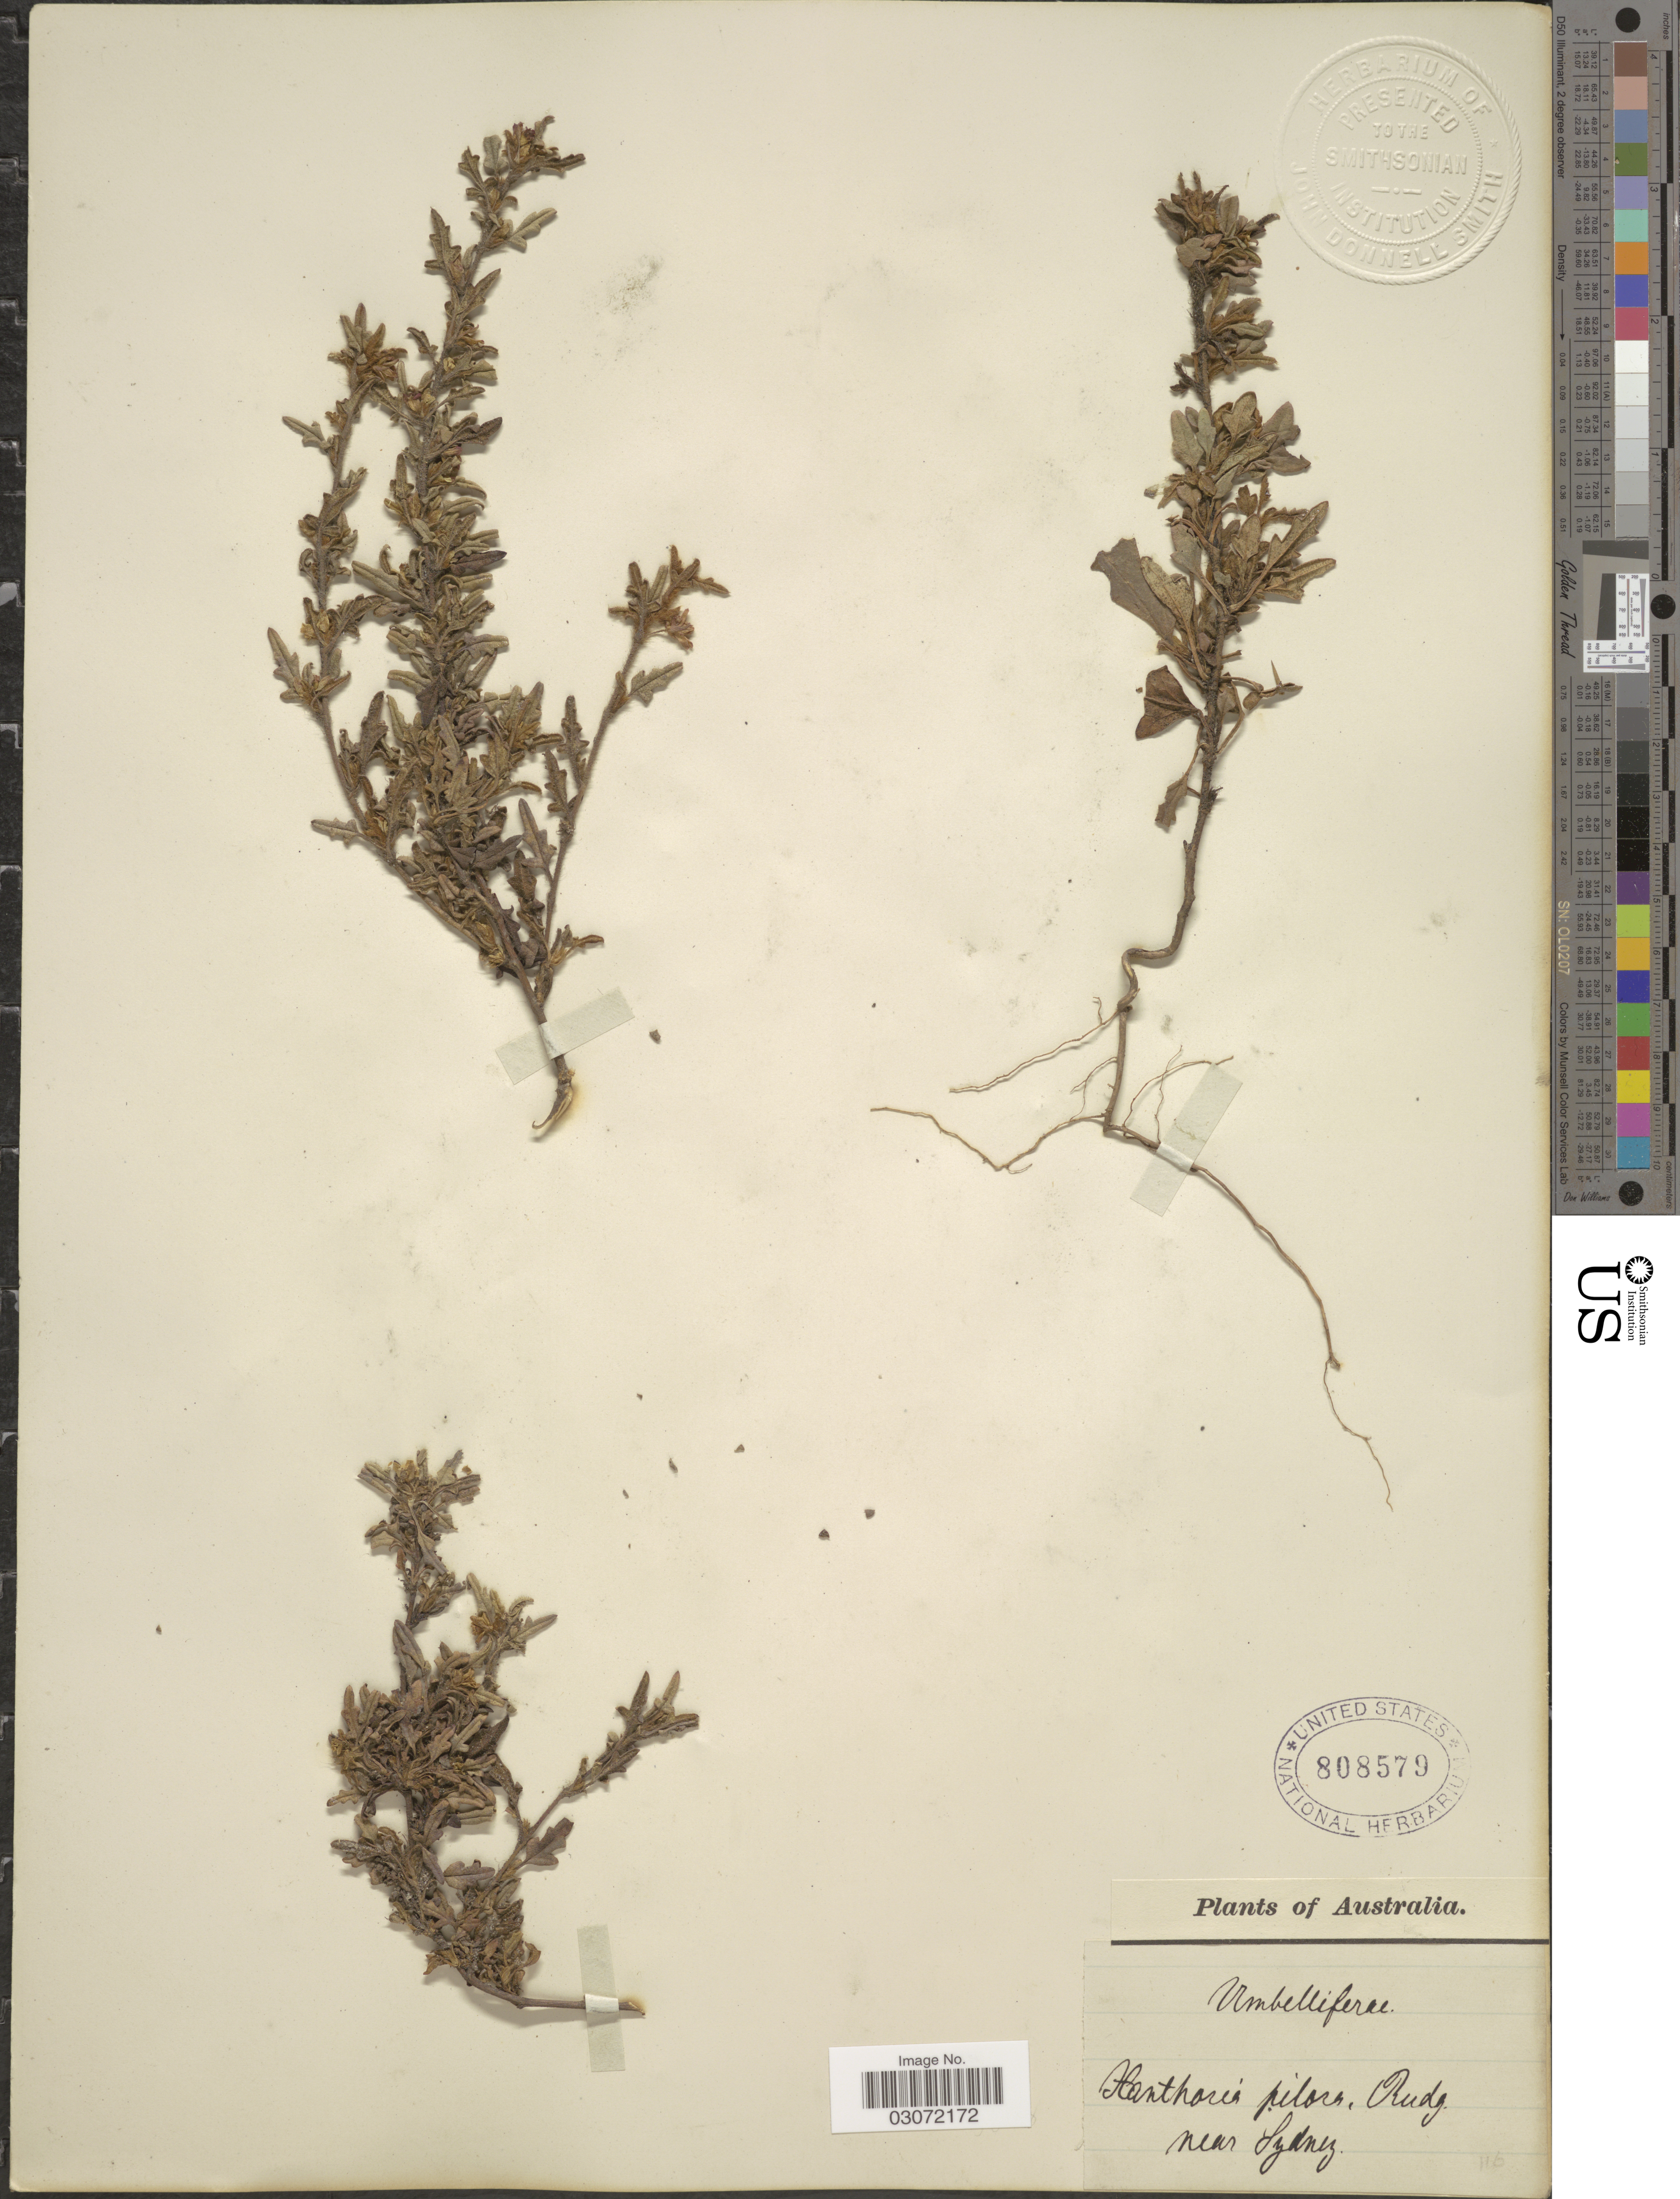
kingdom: Plantae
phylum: Tracheophyta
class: Magnoliopsida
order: Apiales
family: Apiaceae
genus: Xanthosia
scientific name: Xanthosia pilosa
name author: Rudge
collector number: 116?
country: Australia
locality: Near Sydney.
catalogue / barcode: US 808579